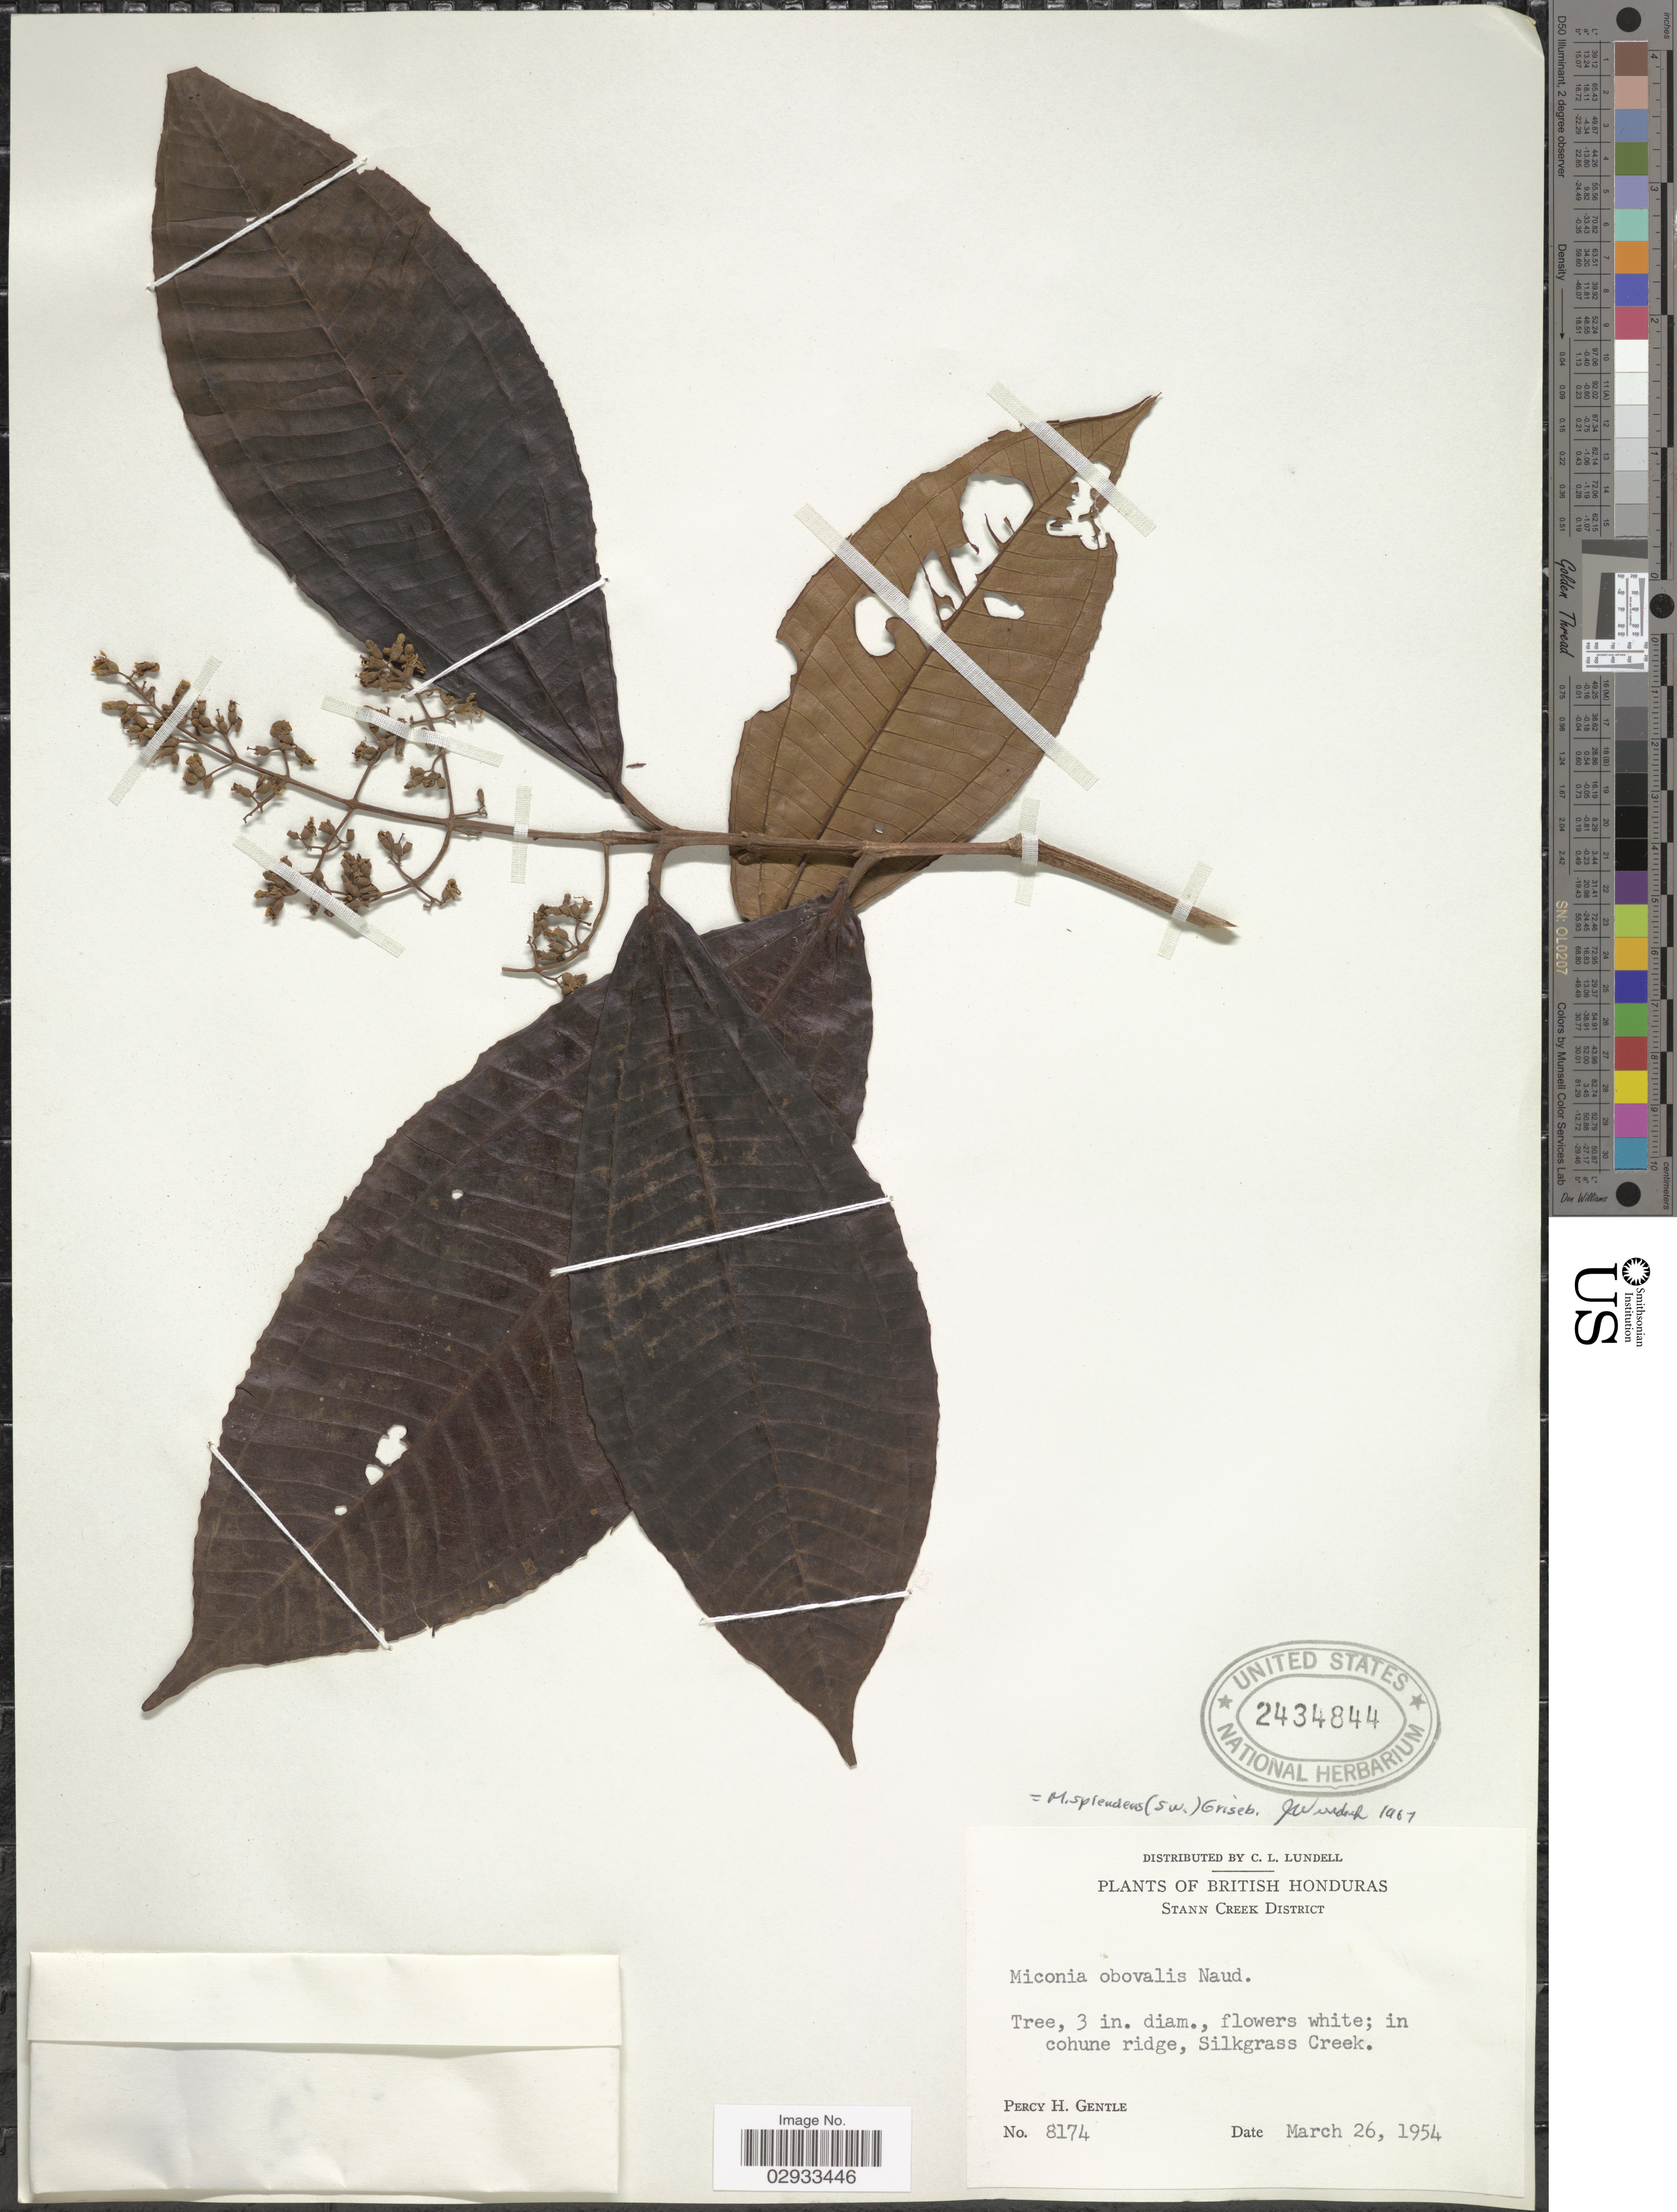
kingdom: Plantae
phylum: Tracheophyta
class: Magnoliopsida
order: Myrtales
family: Melastomataceae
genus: Miconia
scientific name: Miconia splendens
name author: (Sw.) Griseb.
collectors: P. H. Gentle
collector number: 8174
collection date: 1954-03-26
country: Belize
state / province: Stann Creek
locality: British Honduras. Stann Creek District. Silkgrass Creek.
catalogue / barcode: US 2434844